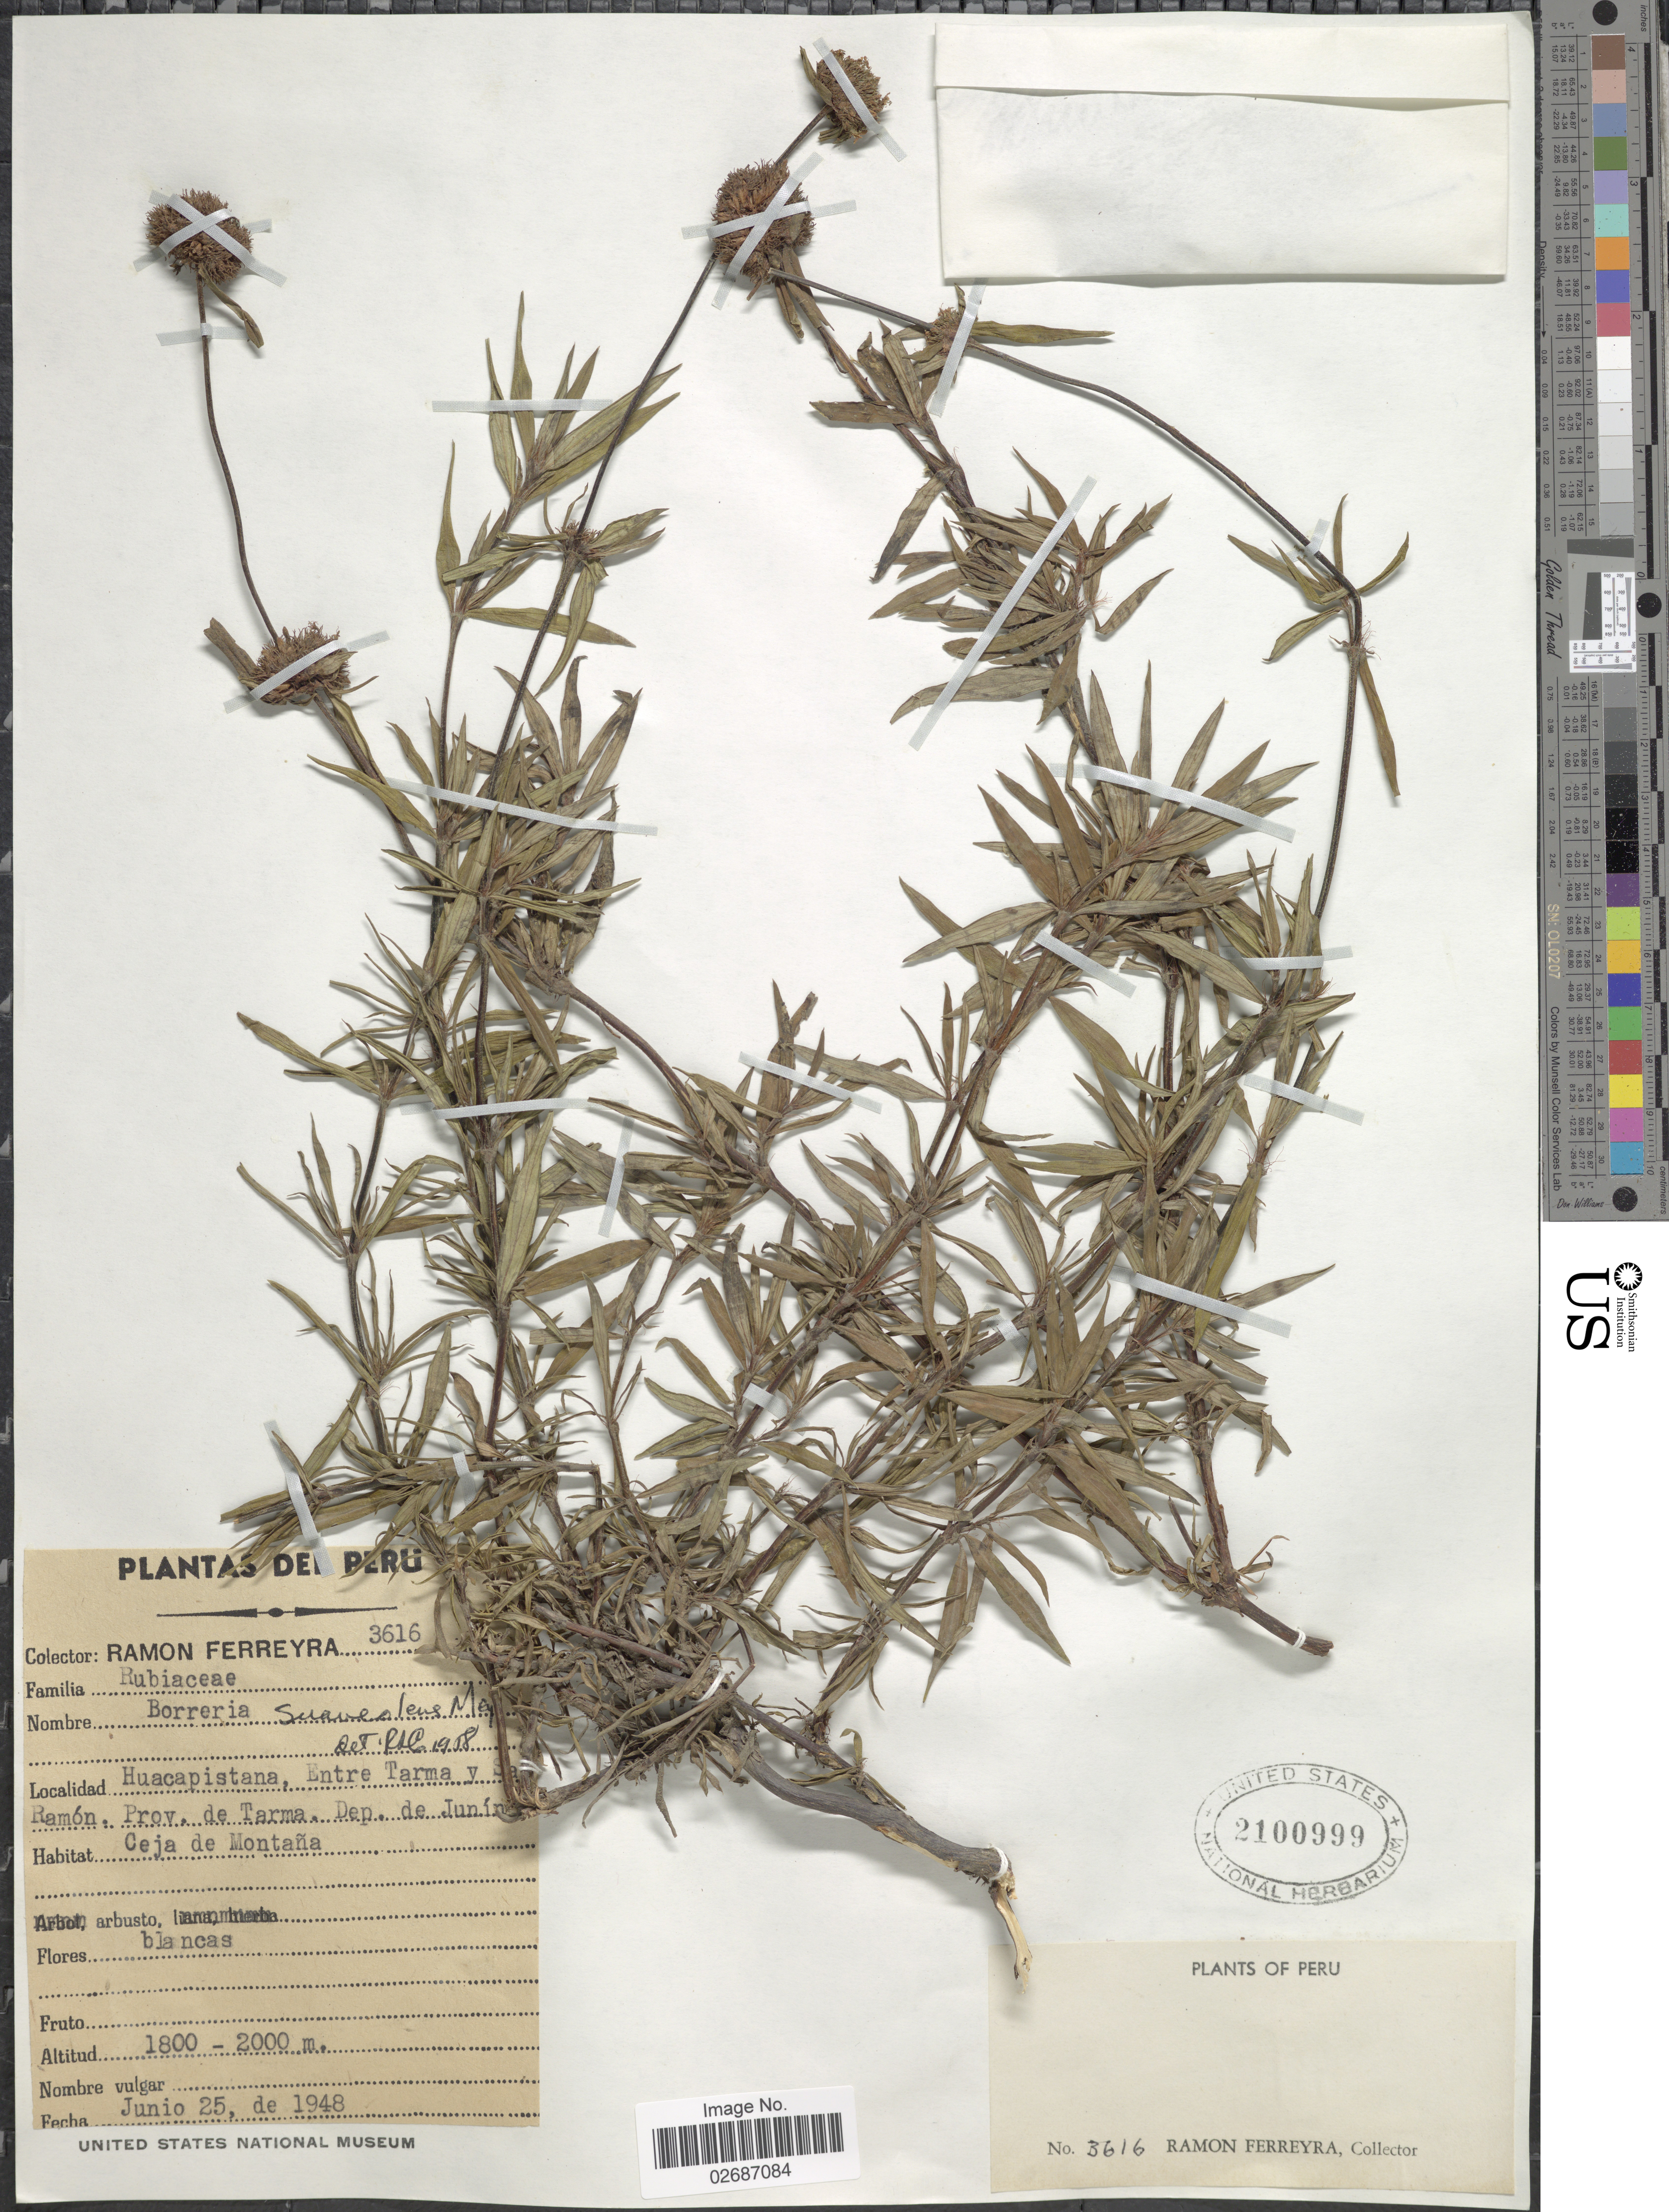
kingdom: Plantae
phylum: Tracheophyta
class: Magnoliopsida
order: Gentianales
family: Rubiaceae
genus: Borreria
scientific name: Borreria suaveolens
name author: G. Mey.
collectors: R. A. Ferreyra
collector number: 3616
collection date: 1948-06-25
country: Peru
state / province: Junín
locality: Huacapistana, Entre Tarna y San Ramon, Prov. de Tarma, Ceja de Montana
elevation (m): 1800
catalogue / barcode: US 2100999